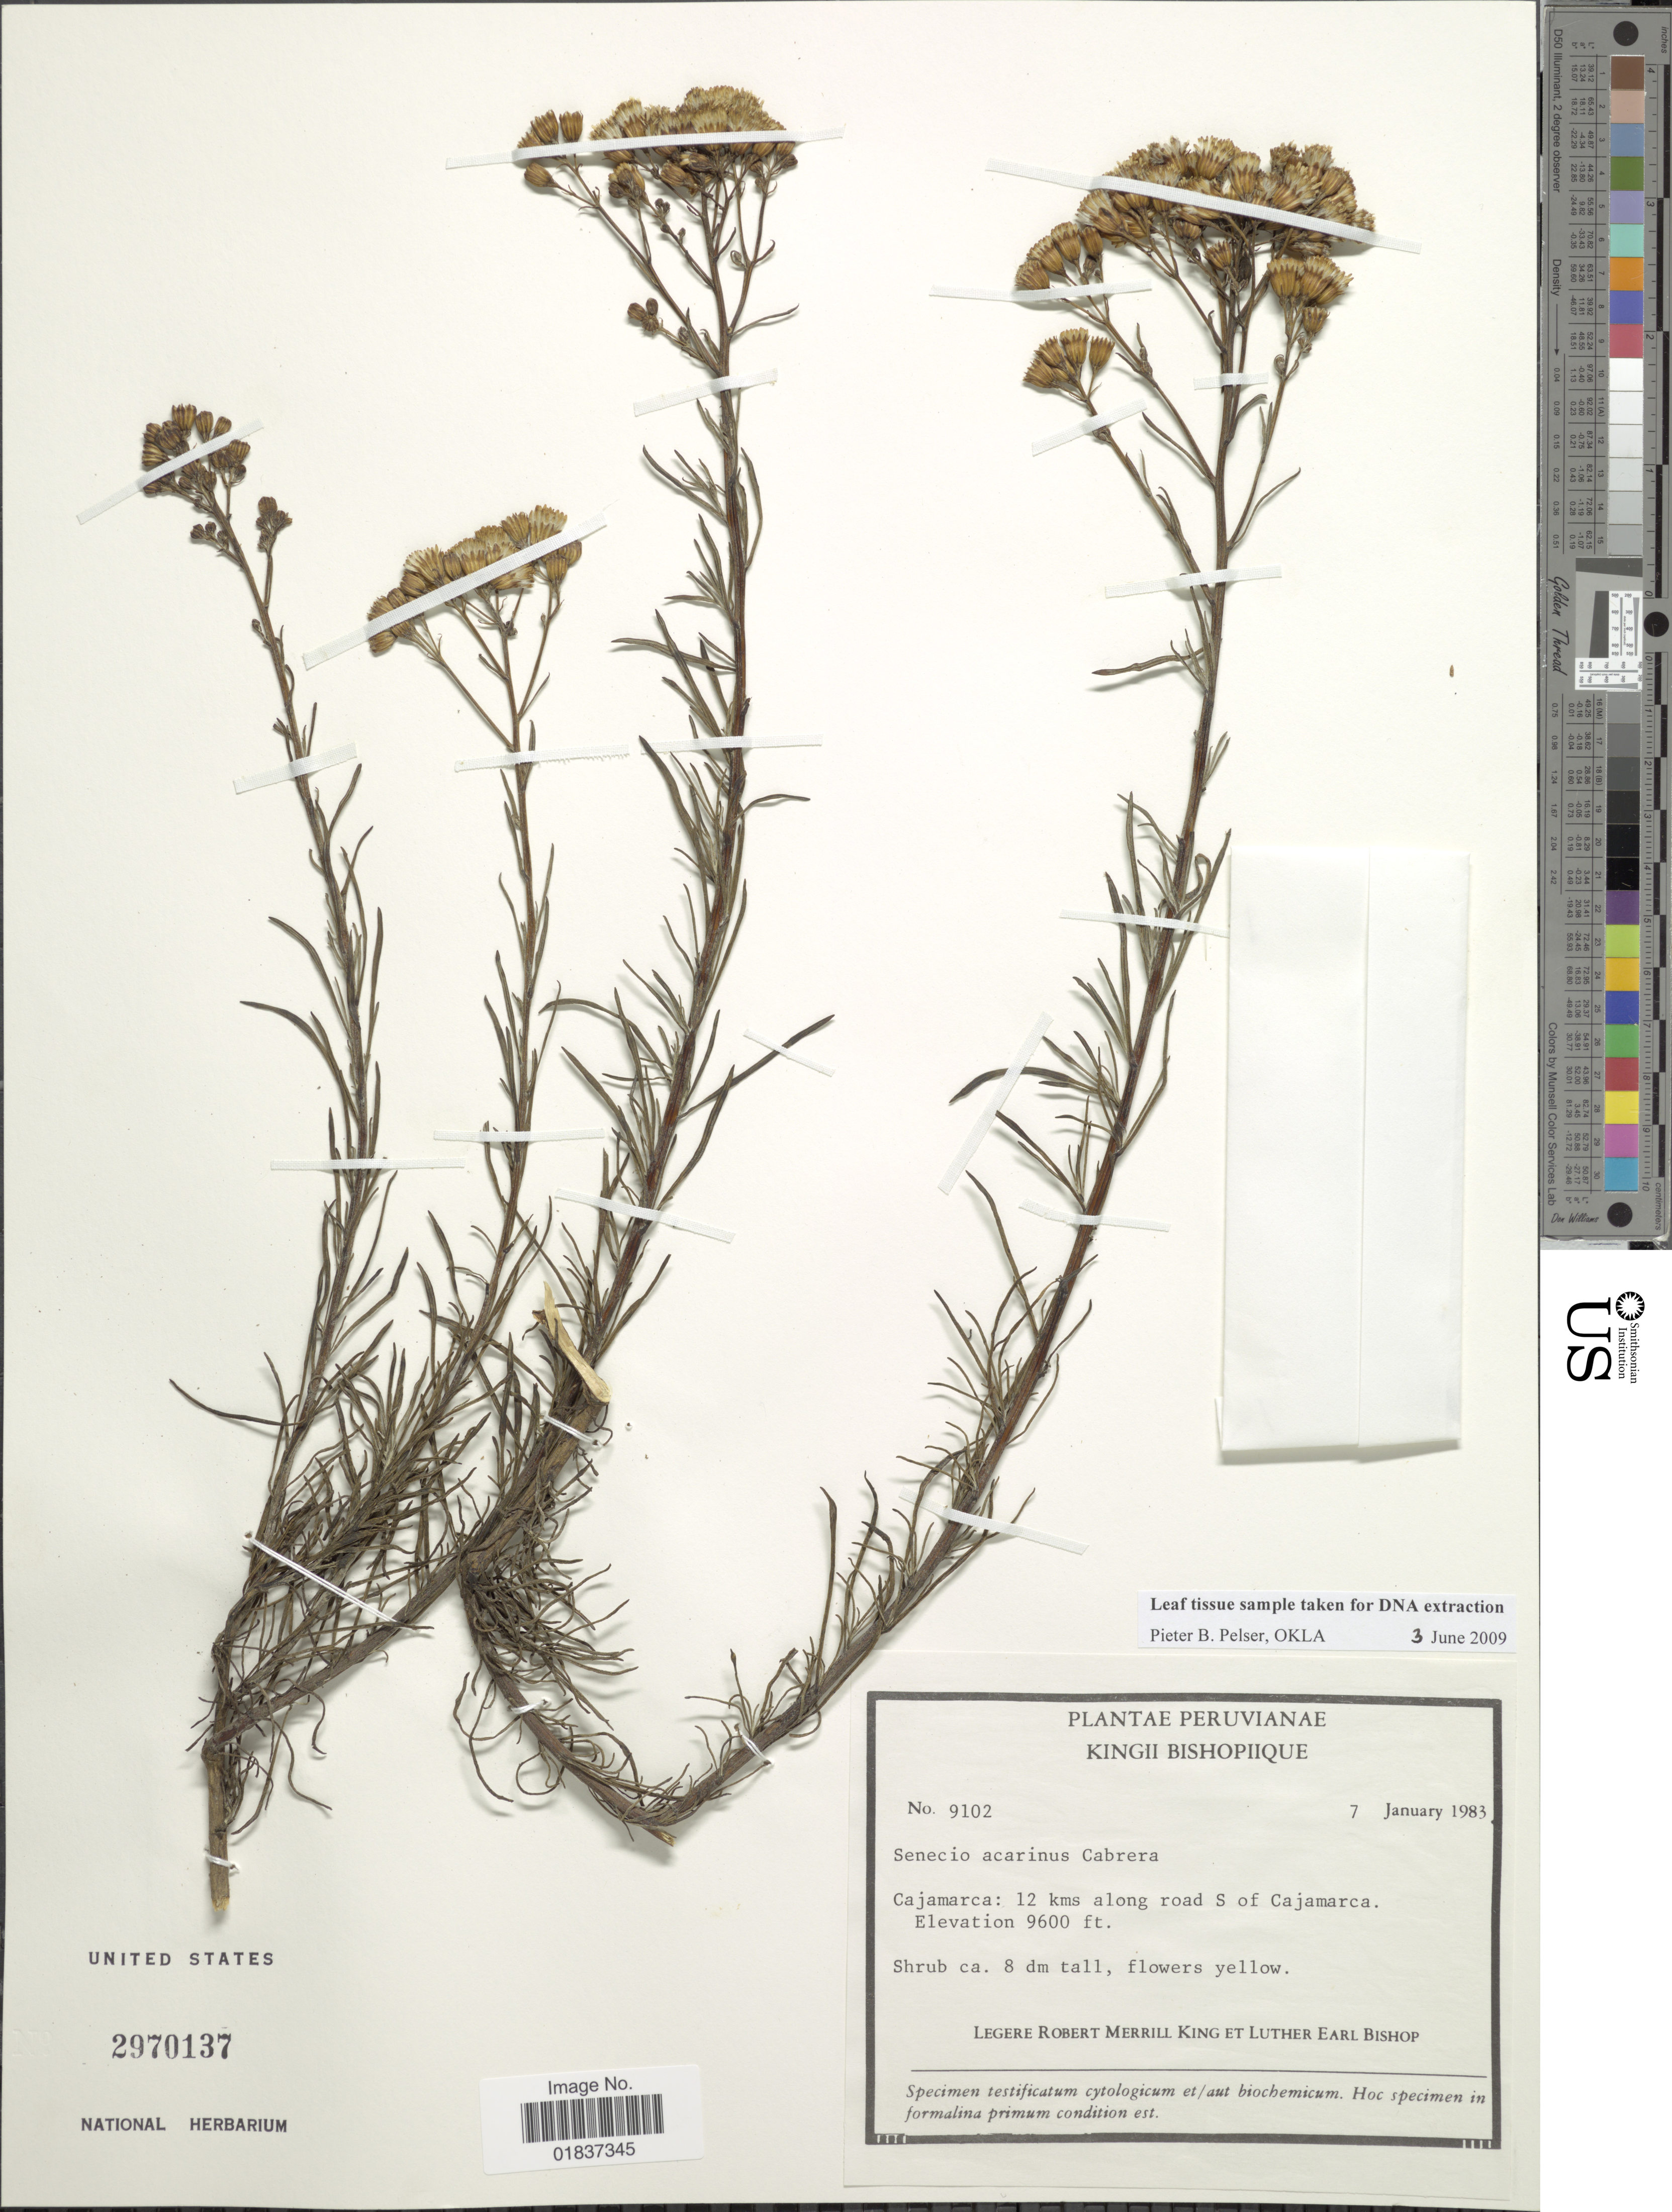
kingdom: Plantae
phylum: Tracheophyta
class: Magnoliopsida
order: Asterales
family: Asteraceae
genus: Senecio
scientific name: Senecio acarinus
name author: Cabrera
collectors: R. M. King & L. E. Bishop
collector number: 9102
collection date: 1983-01-07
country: Peru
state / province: Cajamarca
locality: Cajamarca: 12 kms along road S of Cajamarca.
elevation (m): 2926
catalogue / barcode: US 2970137